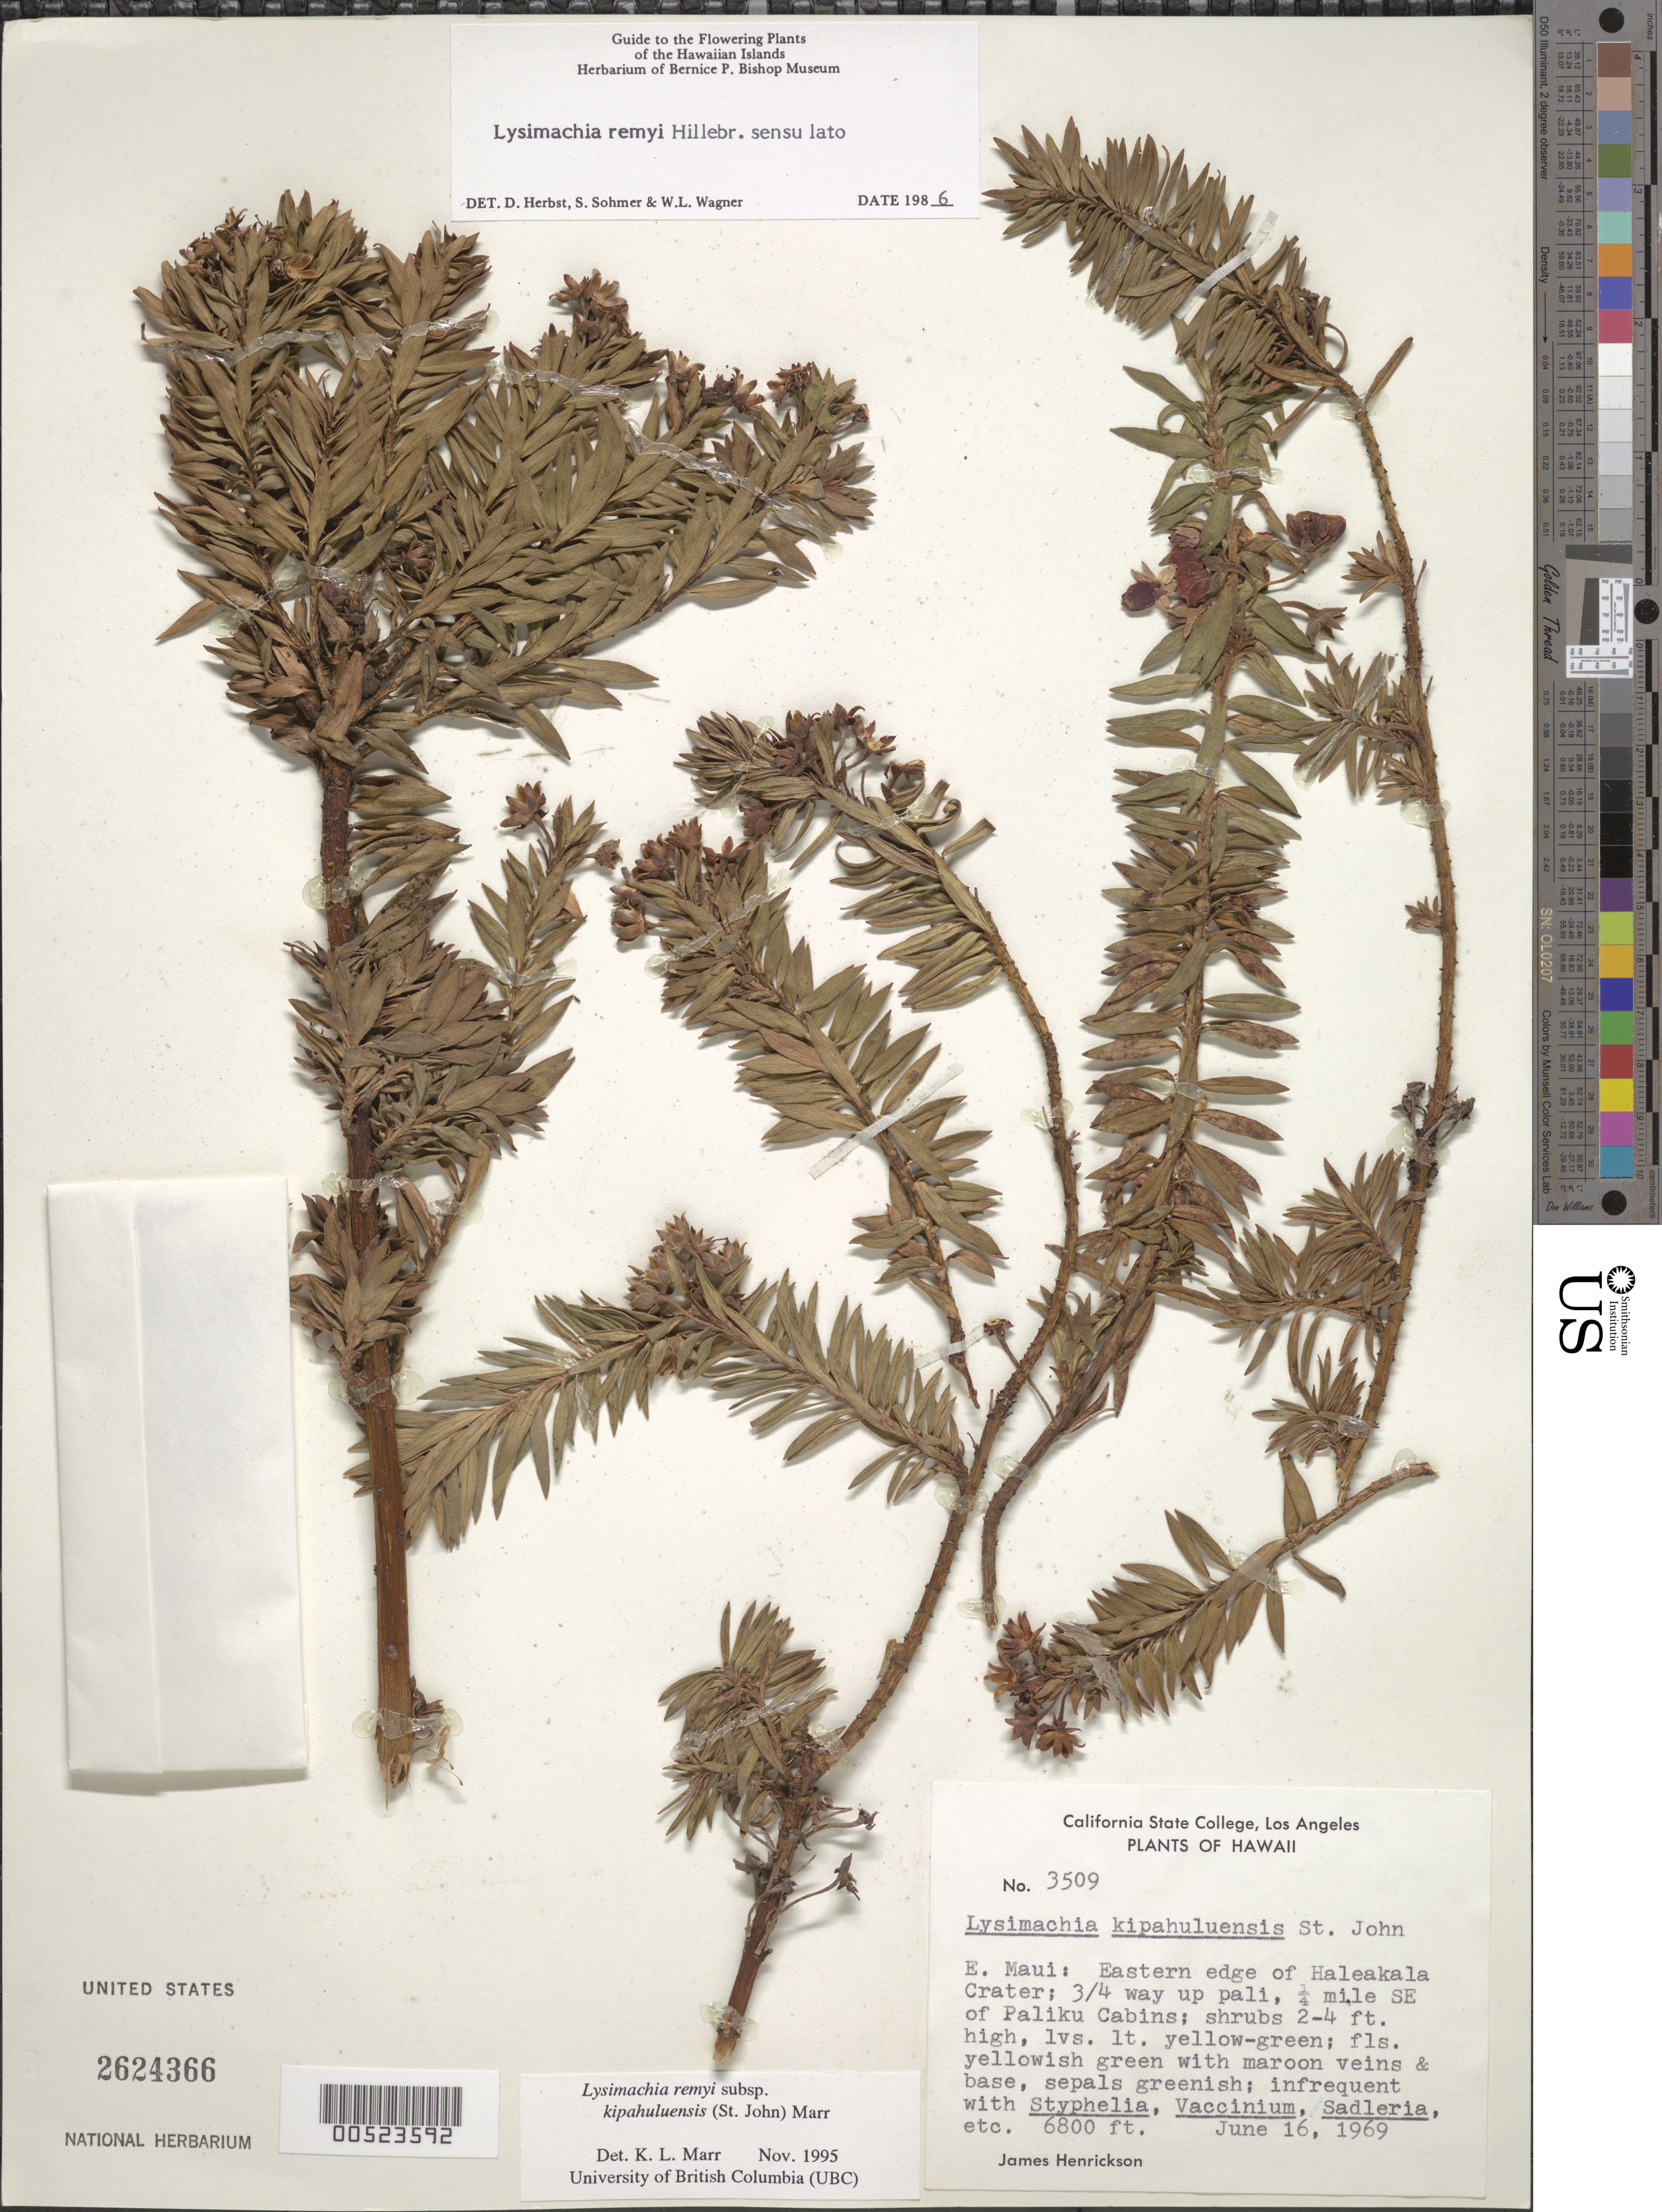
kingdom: Plantae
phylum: Tracheophyta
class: Magnoliopsida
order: Ericales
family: Primulaceae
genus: Lysimachia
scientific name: Lysimachia remyi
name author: Hillebr.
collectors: J. S. Henrickson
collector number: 3509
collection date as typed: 16 Jun 1969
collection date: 1969-06-16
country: United States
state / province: Hawaii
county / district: Maui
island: Maui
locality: E Maui, E edge of Haleakala Crater, 0.75 way up pali, 0.25 mi SE of Paliku Cabins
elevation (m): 2073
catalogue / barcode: US 2624366